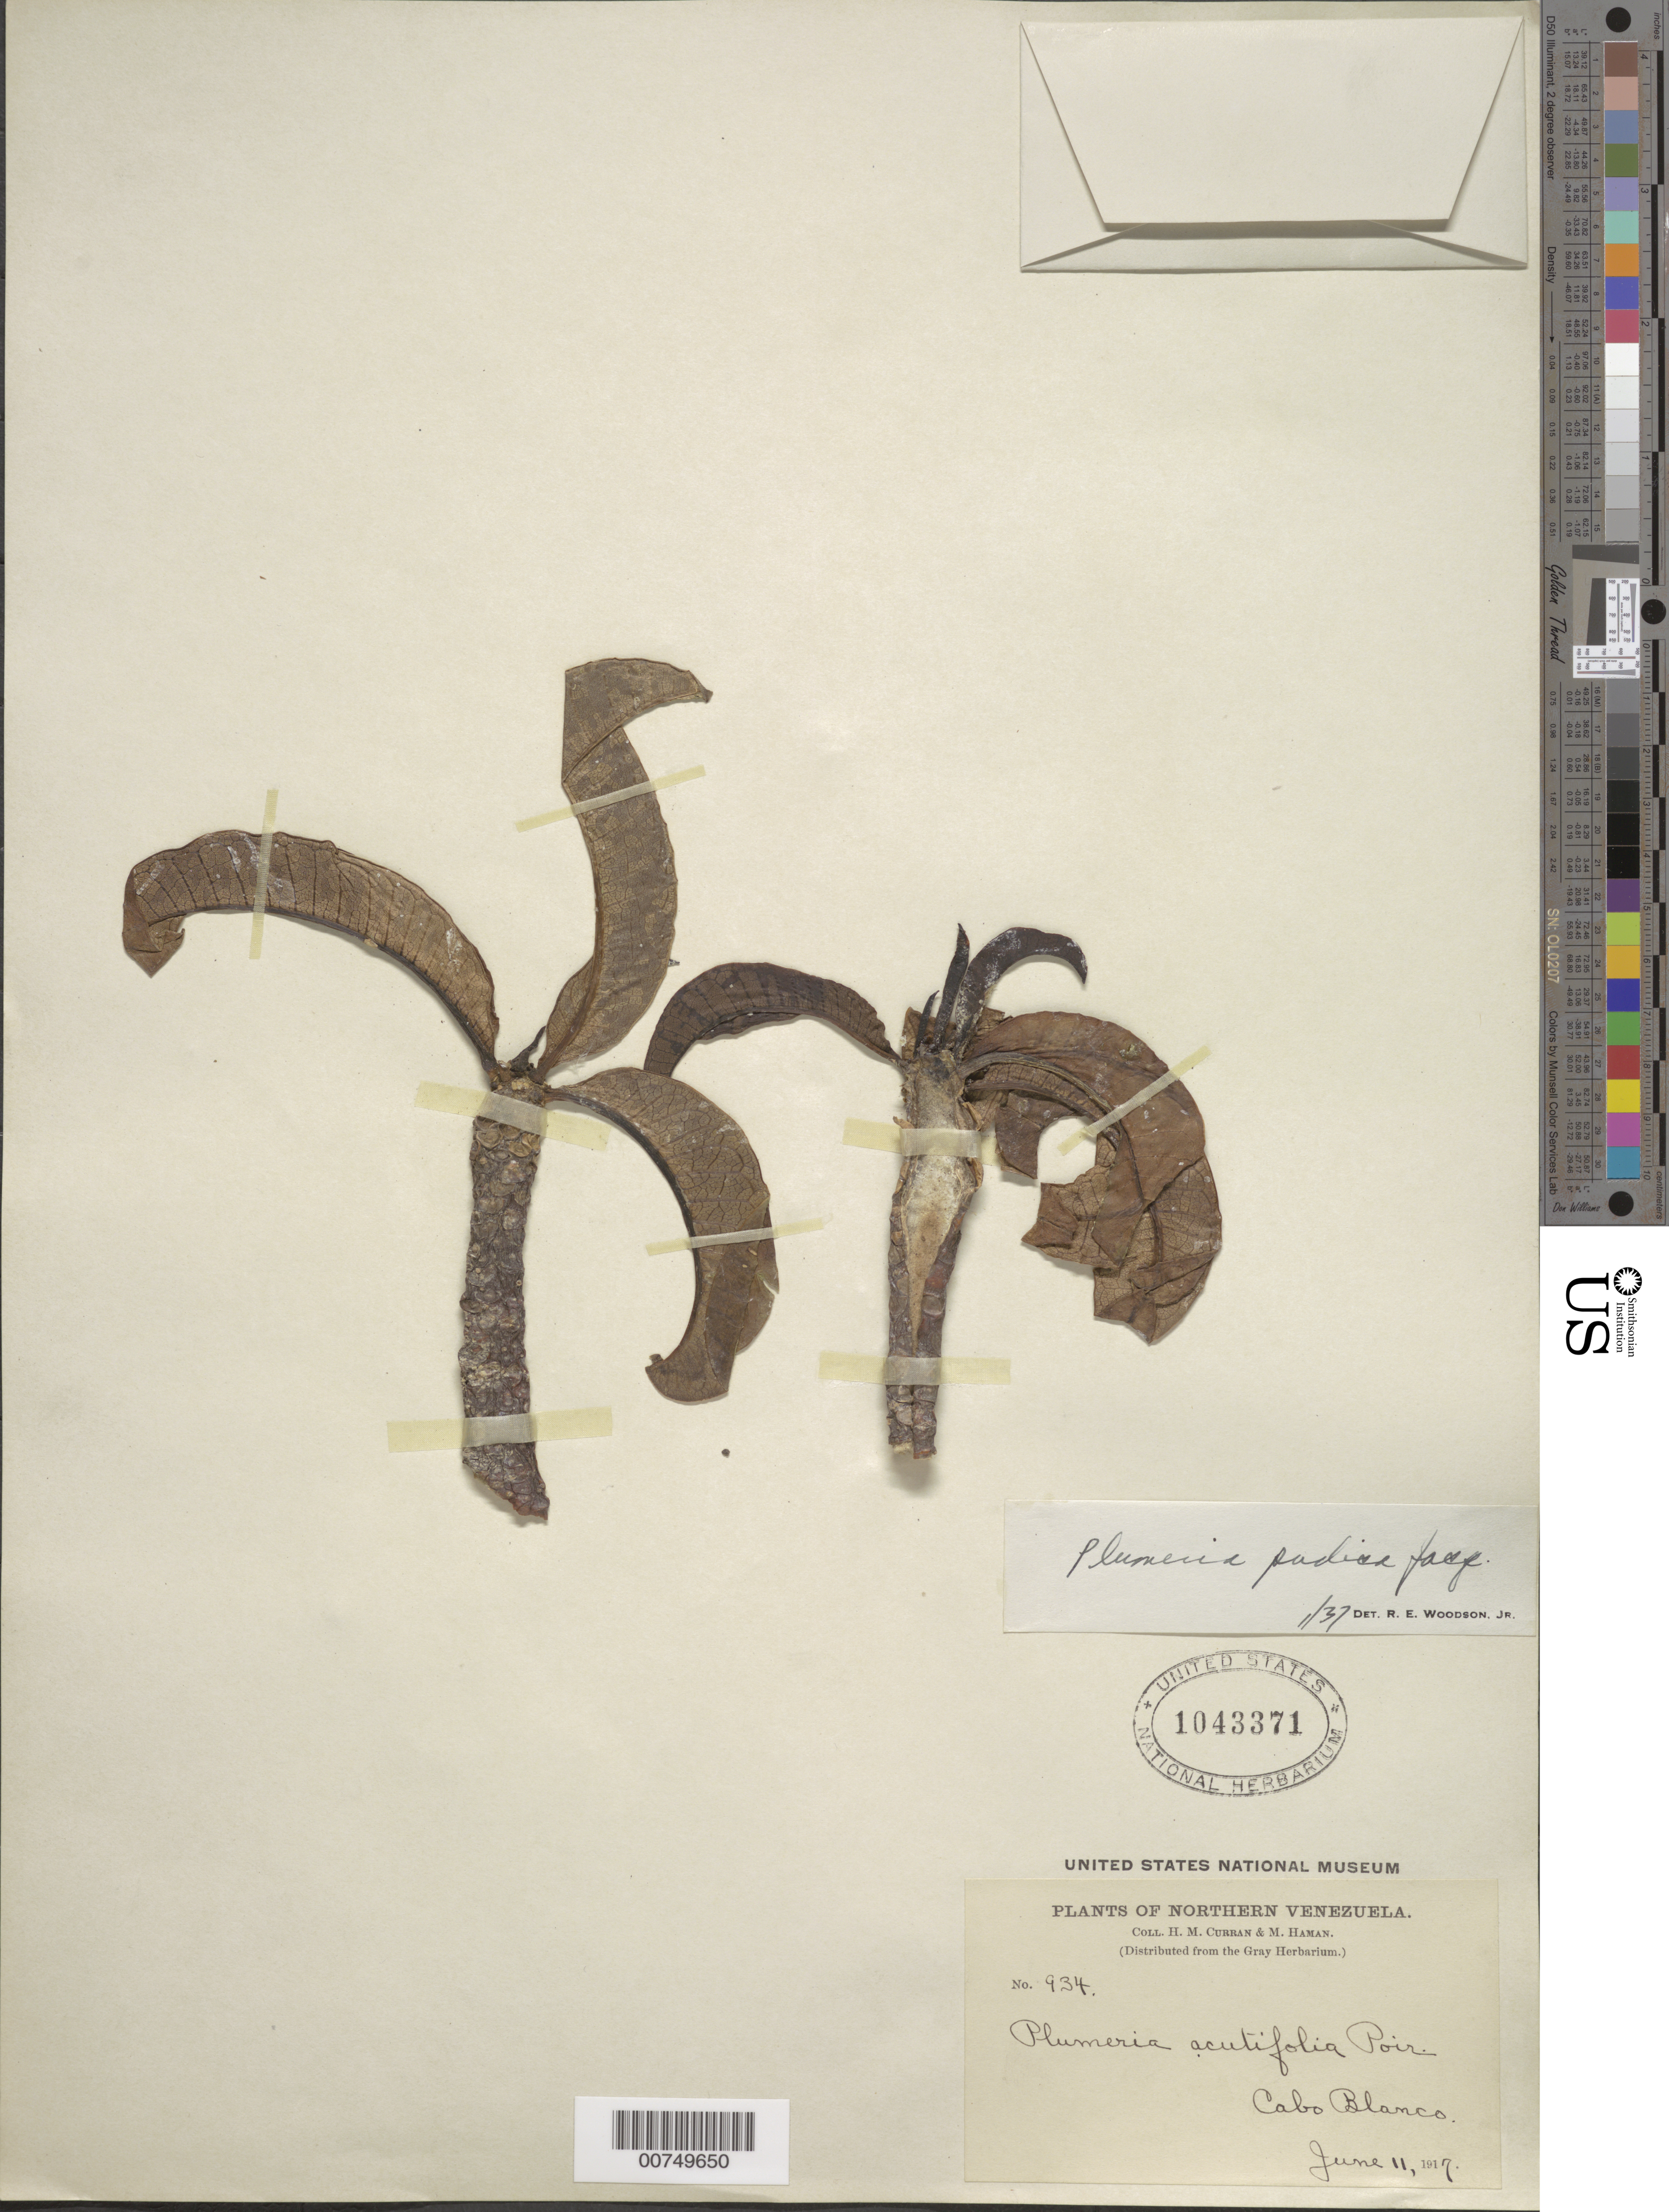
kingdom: Plantae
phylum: Tracheophyta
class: Magnoliopsida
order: Gentianales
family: Apocynaceae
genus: Plumeria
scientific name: Plumeria pudica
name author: Jacq.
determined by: Woodson, R. E., Jr.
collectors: H. M. Curran & M. Haman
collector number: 934 a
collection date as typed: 11-Jun-17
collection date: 1917-06-11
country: Venezuela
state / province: Nueva Esparta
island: Margarita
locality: Cabo Blanco [Margarita Is.]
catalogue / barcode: US 1043371